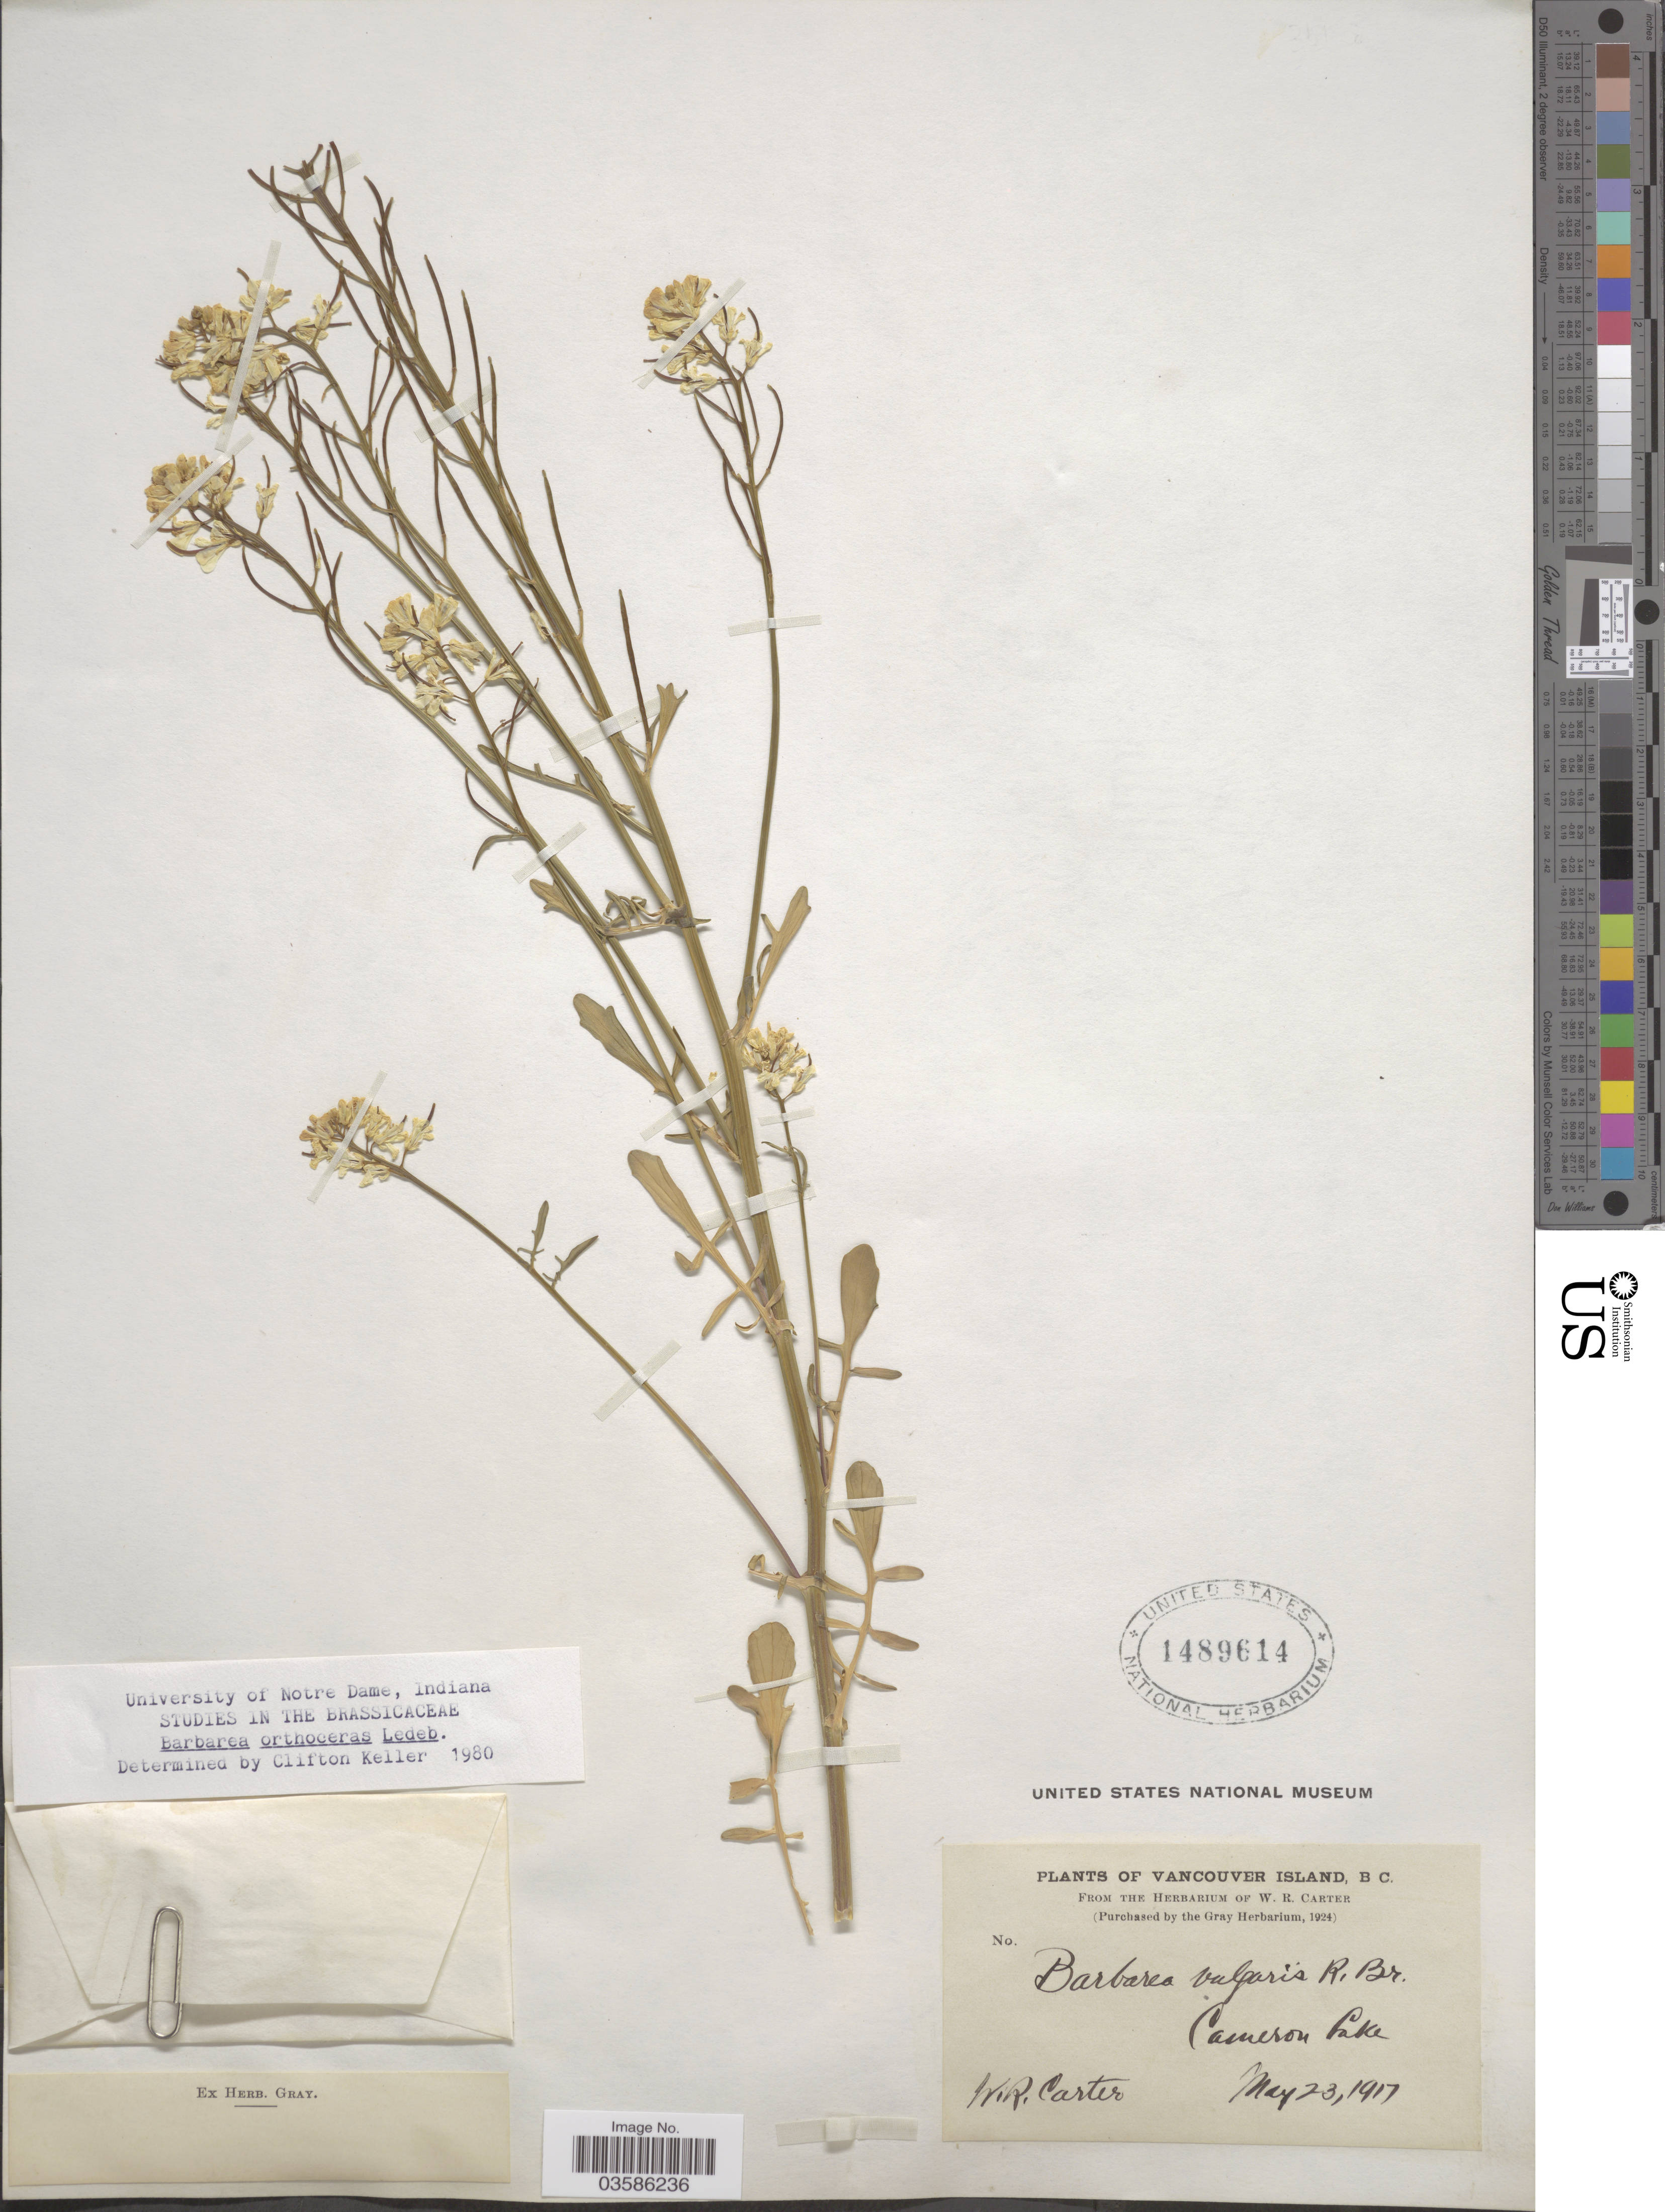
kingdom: Plantae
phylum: Tracheophyta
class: Magnoliopsida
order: Brassicales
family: Brassicaceae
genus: Barbarea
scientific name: Barbarea orthoceras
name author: Ledeb.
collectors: W. R. Carter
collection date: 1917-05-23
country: Canada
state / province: British Columbia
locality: Vancouver Island. Cameron Lake.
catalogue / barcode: US 1489614